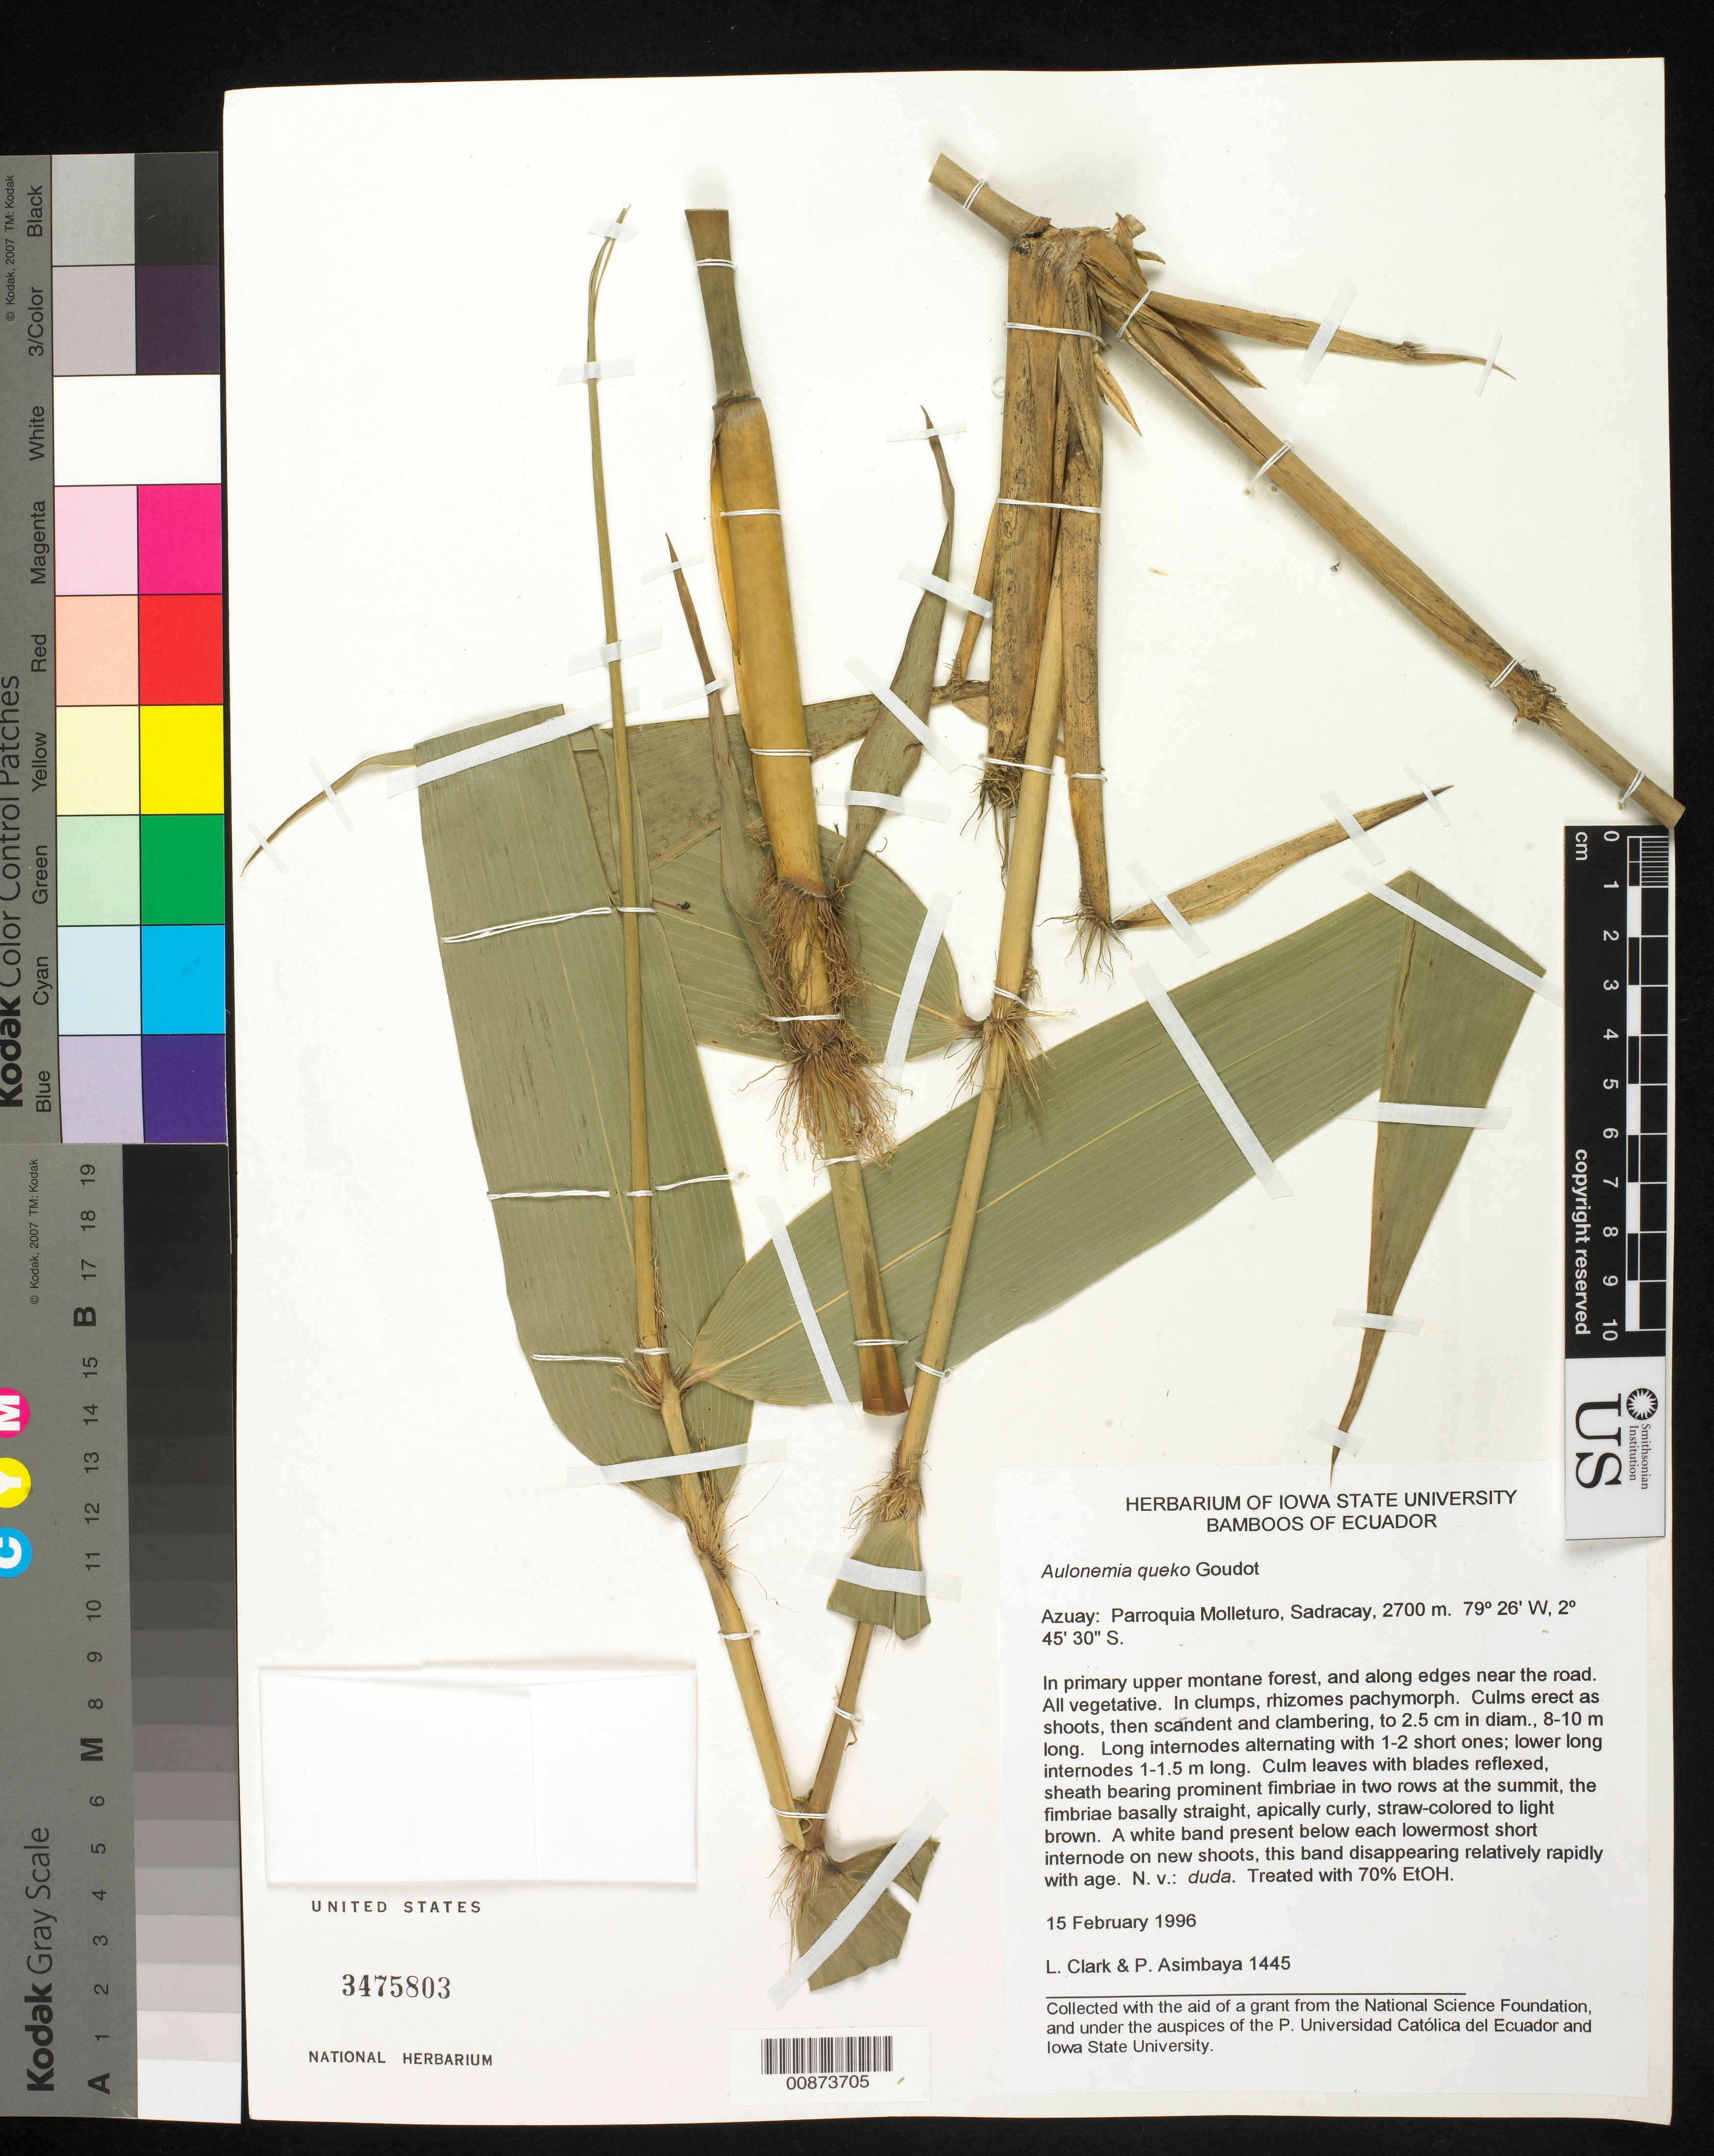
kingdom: Plantae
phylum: Tracheophyta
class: Liliopsida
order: Poales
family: Poaceae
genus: Aulonemia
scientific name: Aulonemia queko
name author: Goudot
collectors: L. G. Clark & P. Asimbaya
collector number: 1445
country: Ecuador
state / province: Azuay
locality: Parroquia Moleturo, Sadracay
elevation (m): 2700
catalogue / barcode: US 3475803